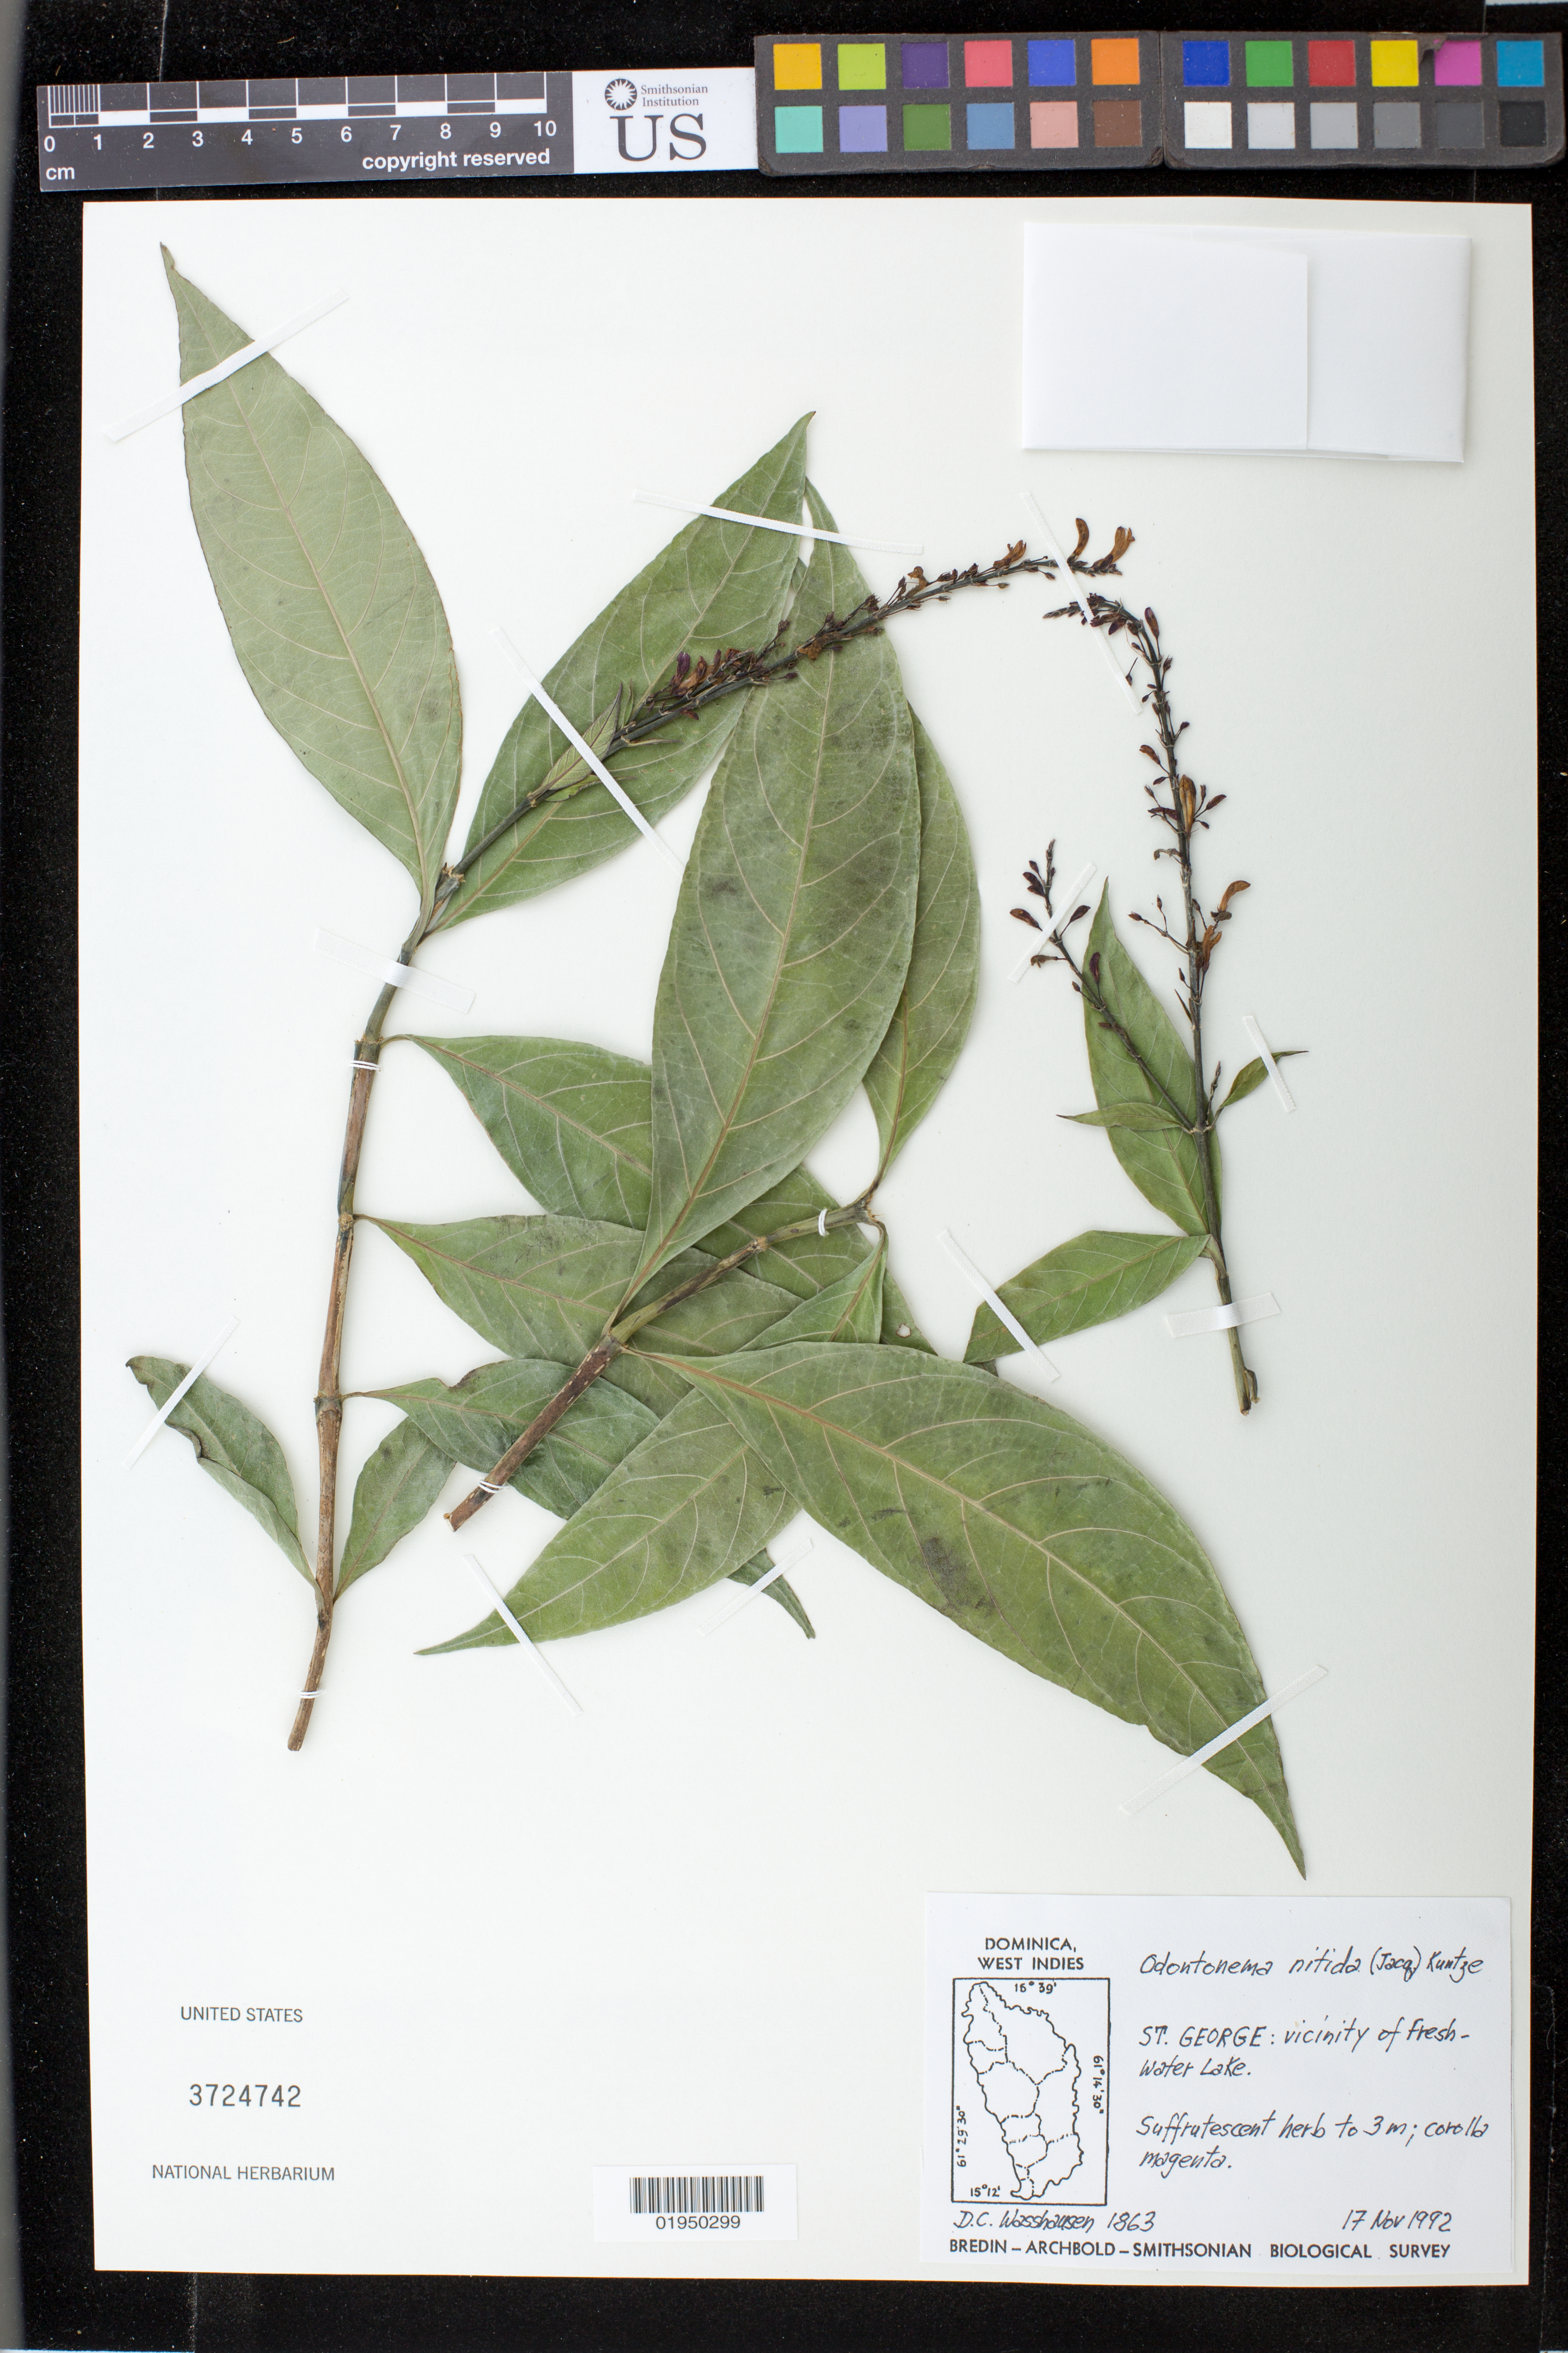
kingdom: Plantae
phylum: Tracheophyta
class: Magnoliopsida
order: Lamiales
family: Acanthaceae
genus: Odontonema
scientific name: Odontonema nitidum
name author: (Jacq.) Kuntze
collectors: D. C. Wasshausen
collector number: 1863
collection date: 1992-11-17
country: Dominica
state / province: St. George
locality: vicinity of Freshwater Lake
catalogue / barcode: US 3724742